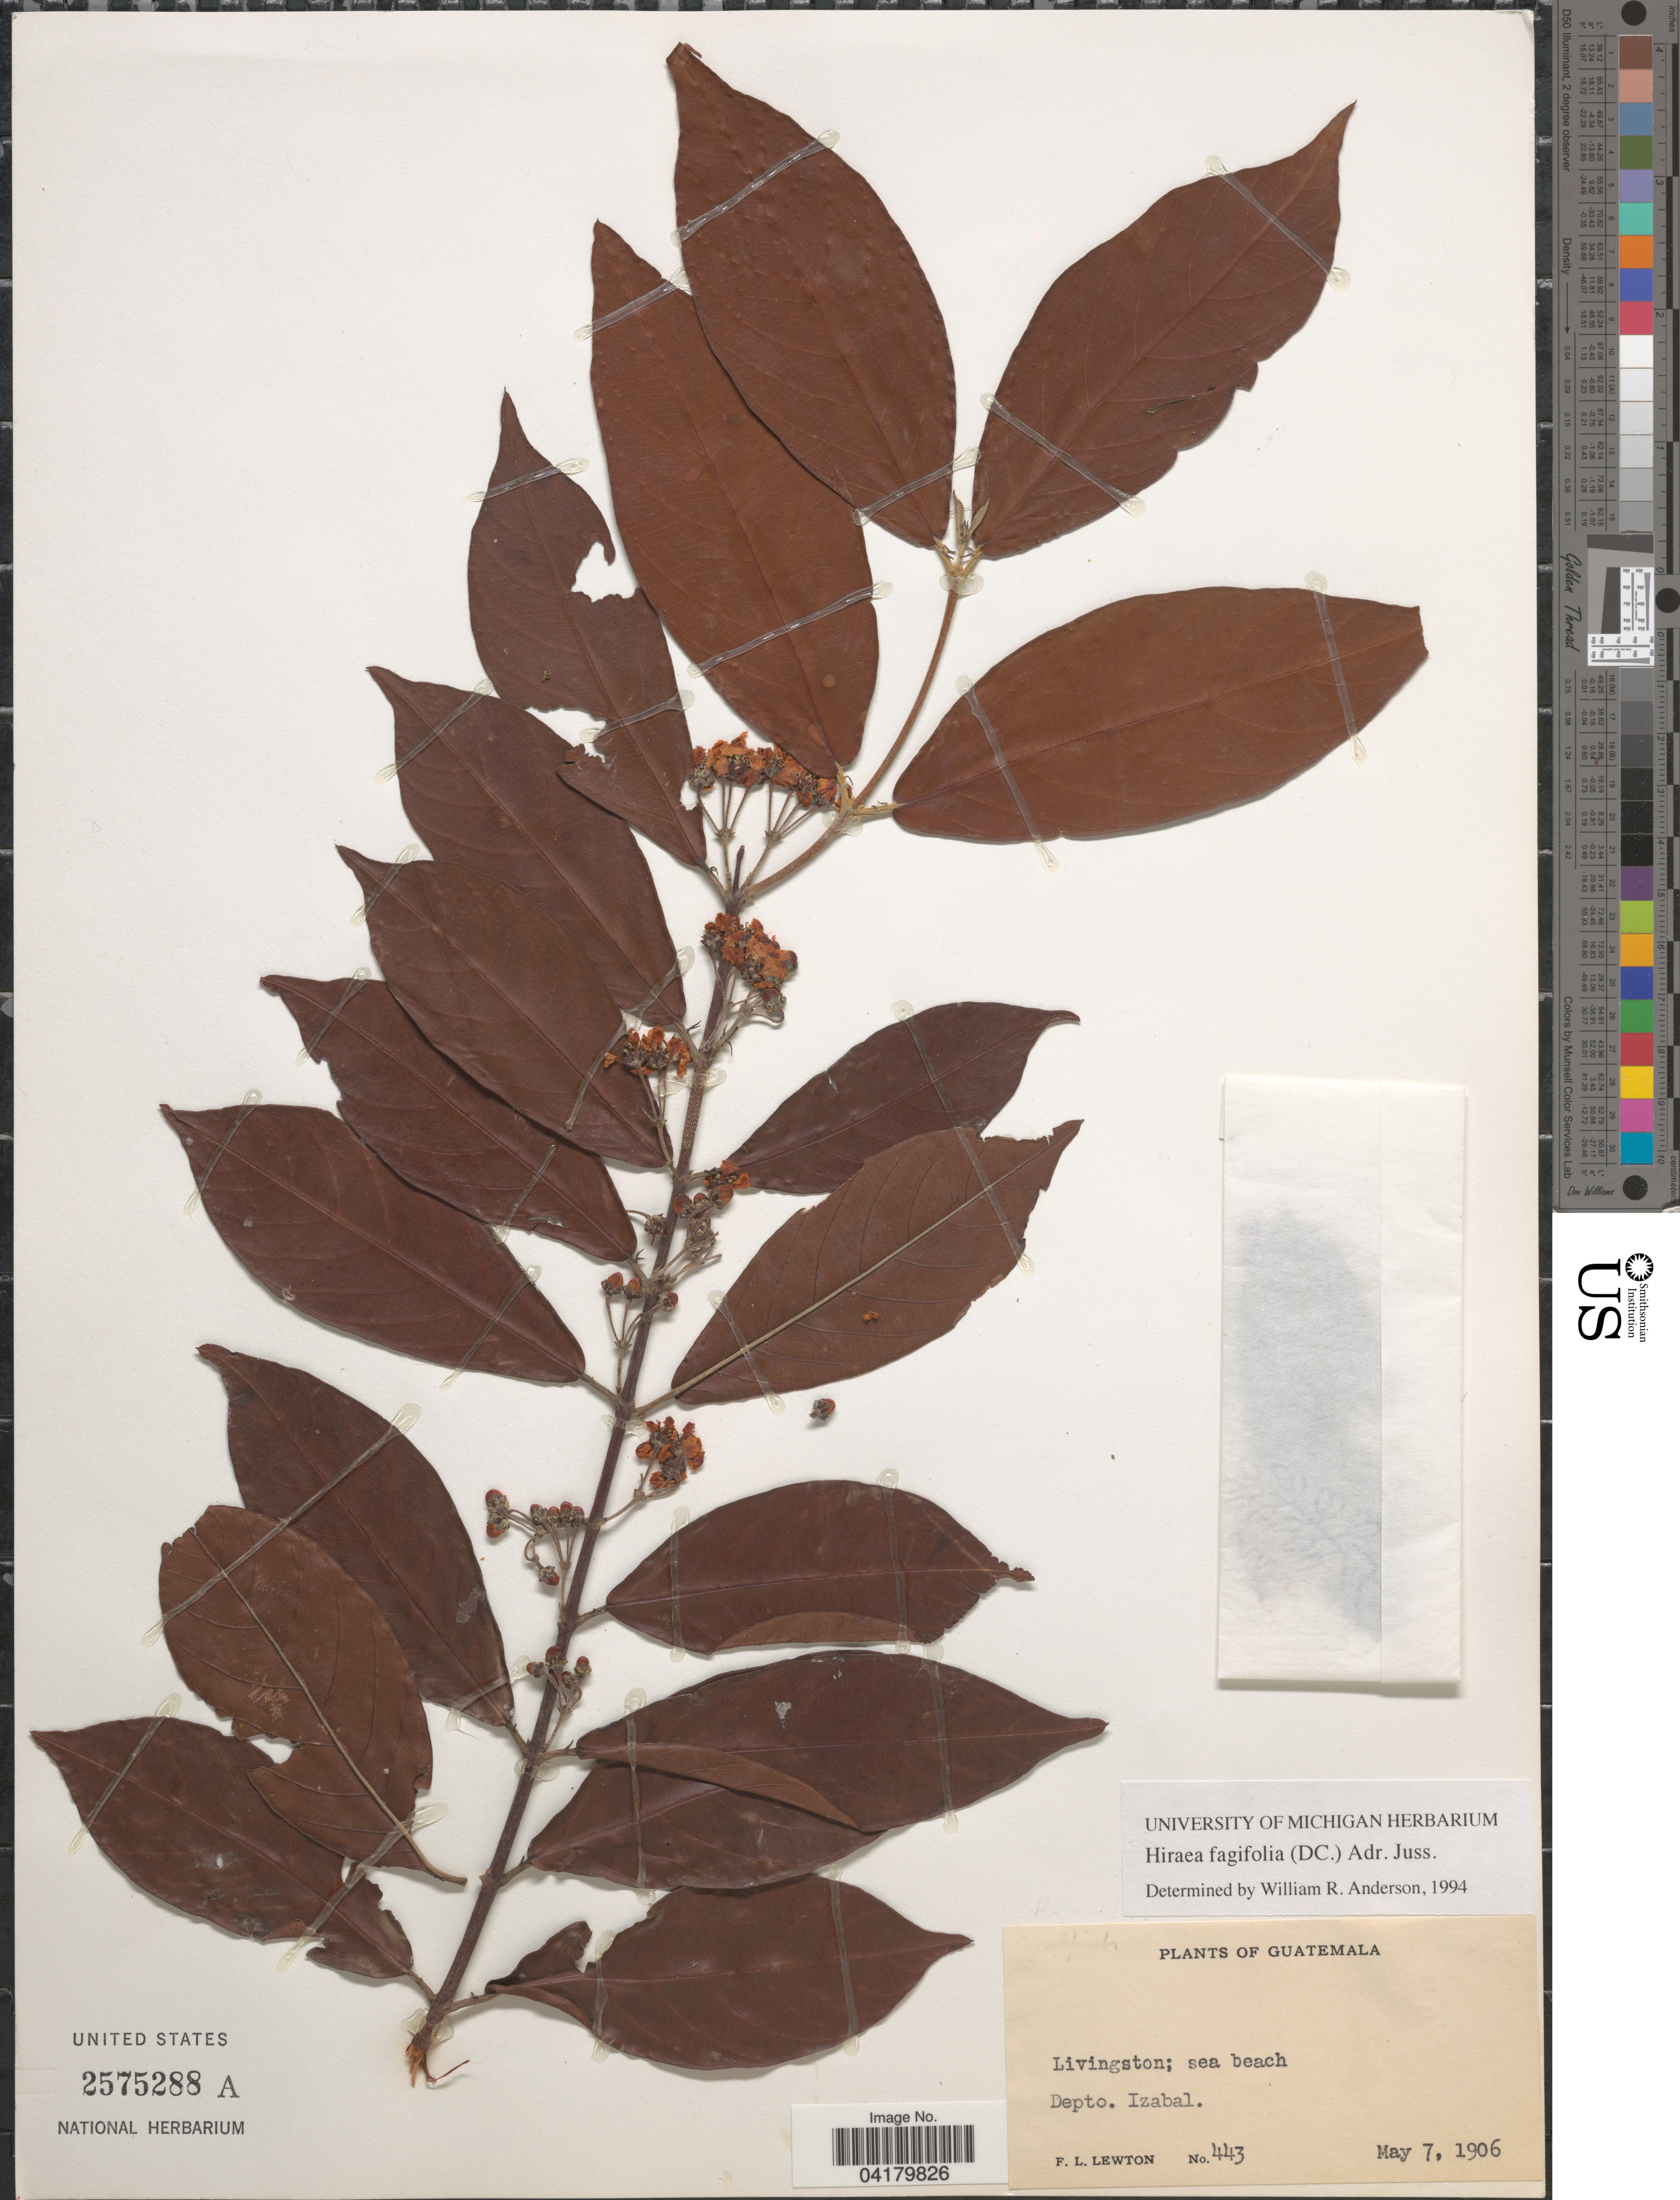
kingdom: Plantae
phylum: Tracheophyta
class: Magnoliopsida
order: Malpighiales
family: Malpighiaceae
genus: Hiraea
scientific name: Hiraea fagifolia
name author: (DC.) A. Juss.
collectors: F. L. Lewton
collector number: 443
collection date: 1906-05-07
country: Guatemala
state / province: Izabal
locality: Livingston; sea beach. Depto. Izabal.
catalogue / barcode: US 2575288A